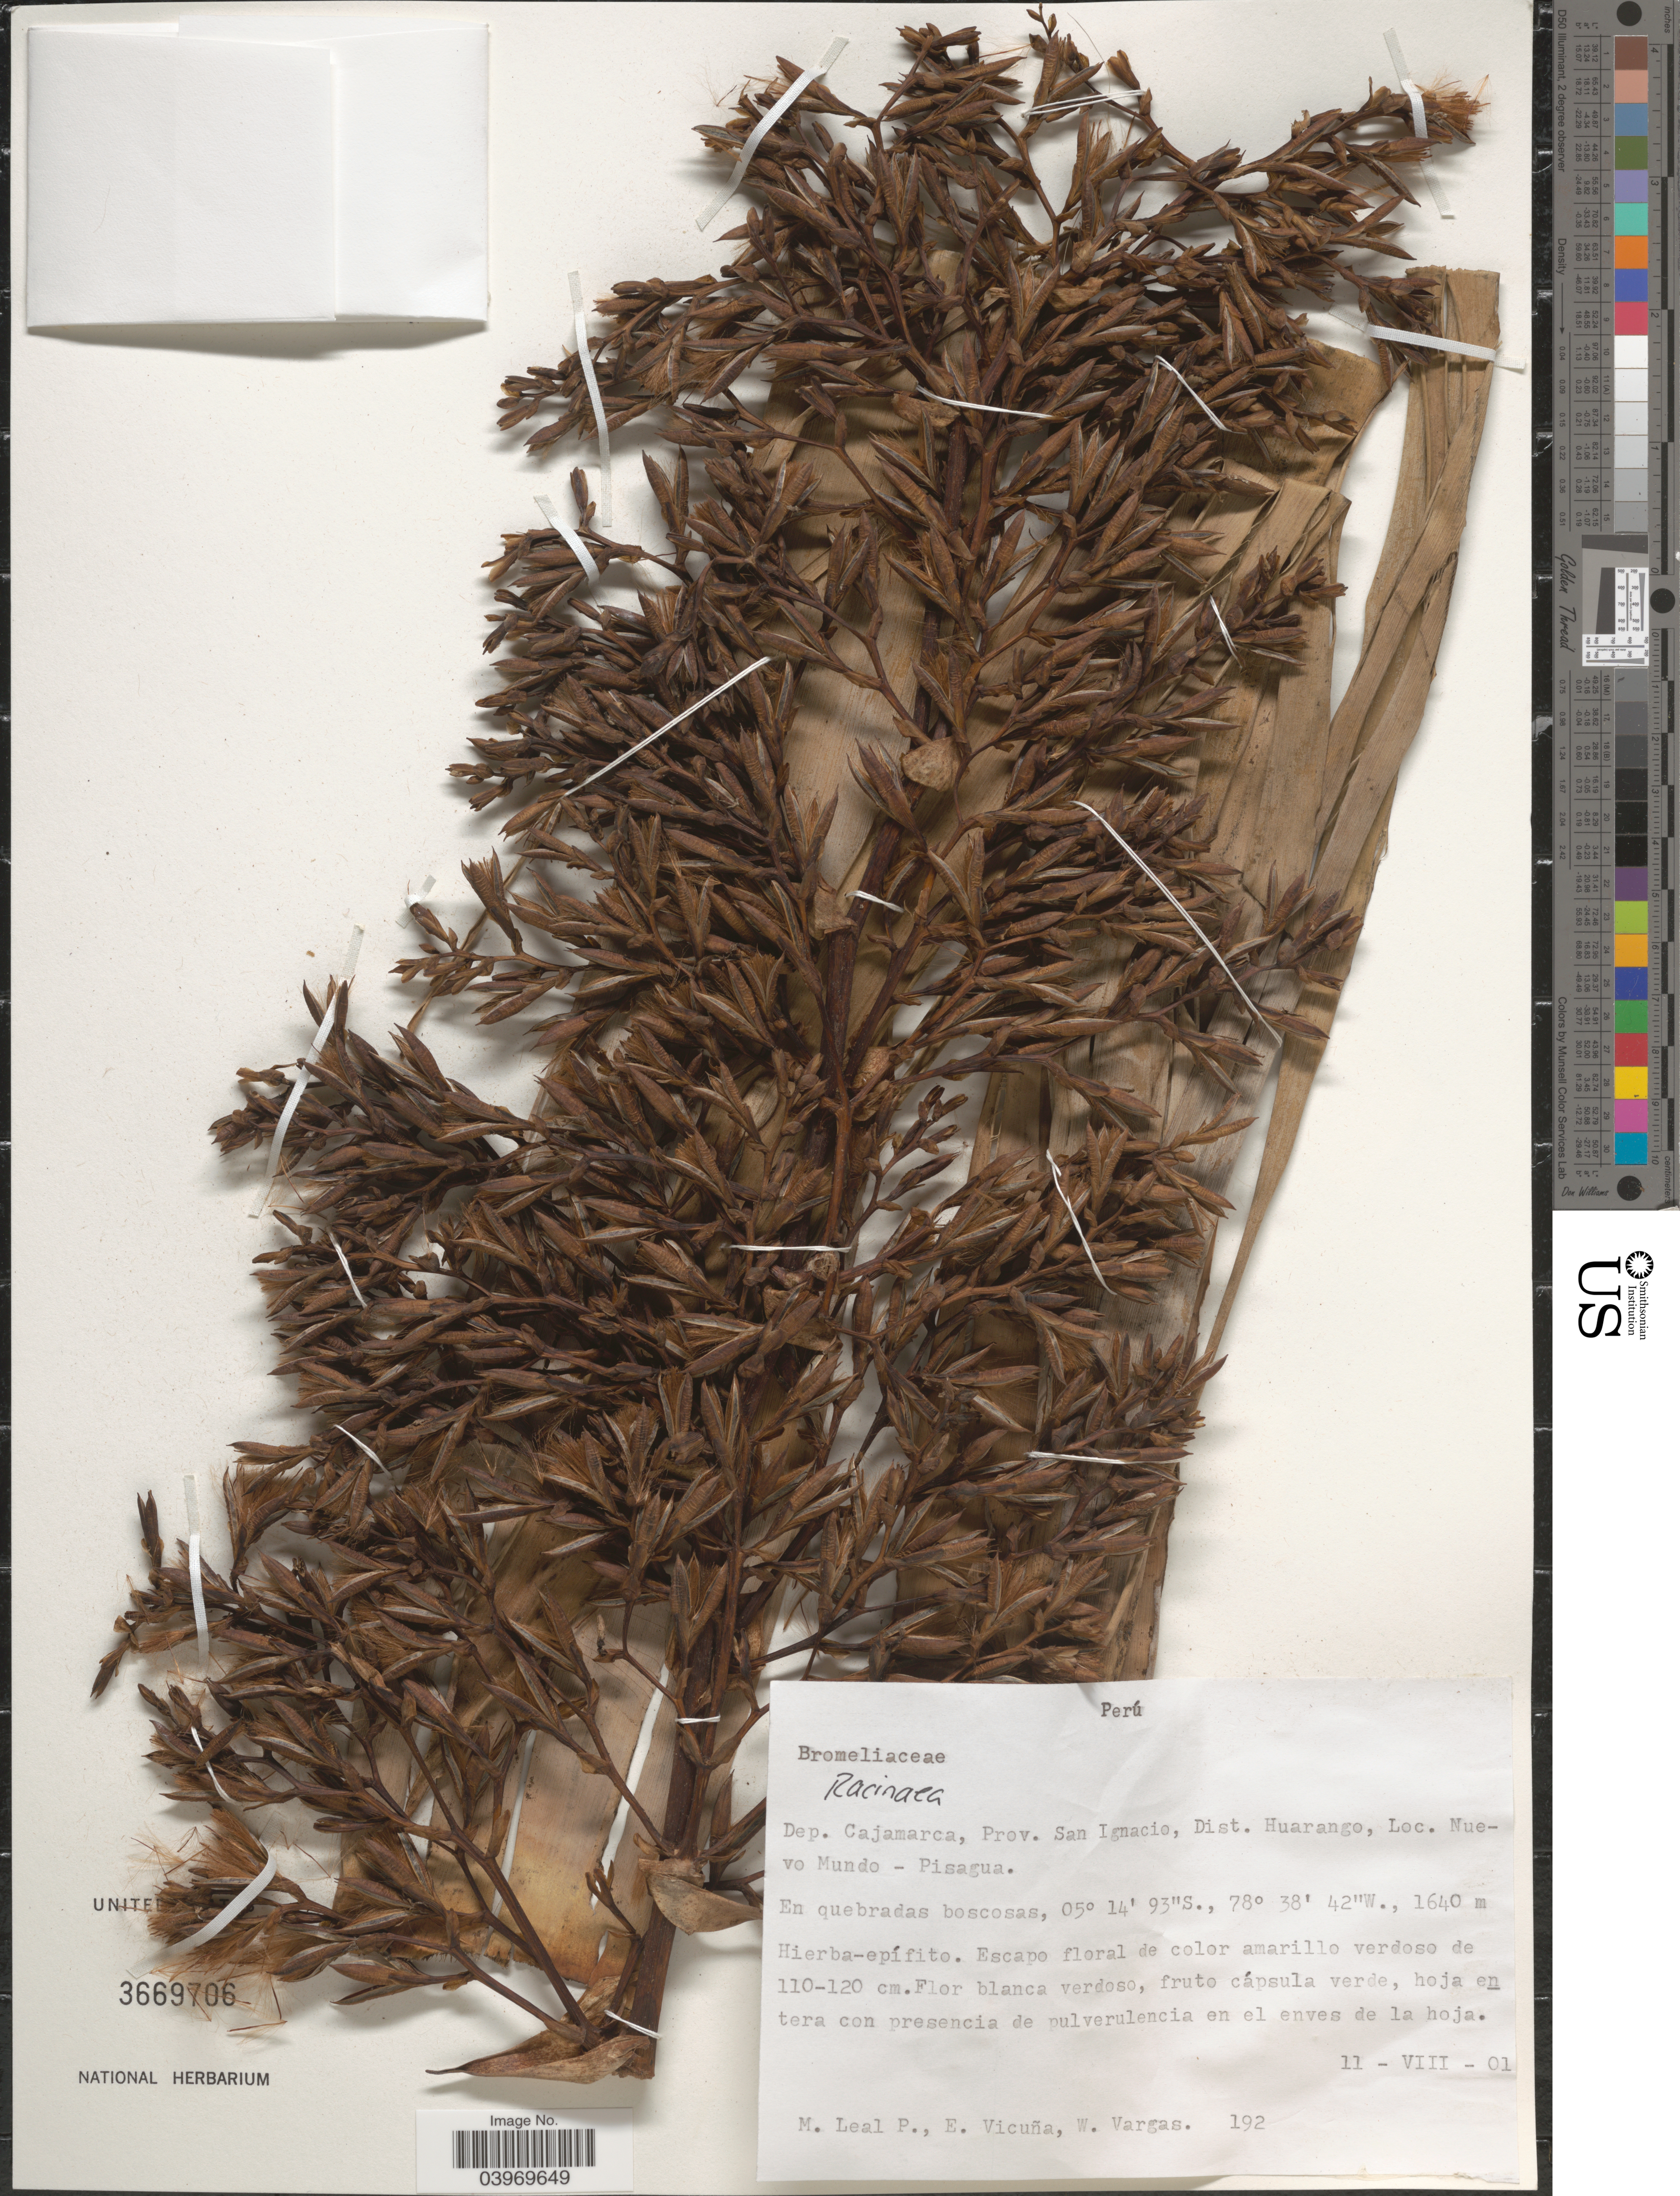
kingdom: Plantae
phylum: Tracheophyta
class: Liliopsida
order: Poales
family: Bromeliaceae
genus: Racinaea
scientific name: Racinaea sp.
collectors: M. E. Leal, E. Vicuña & W. Vargas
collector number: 192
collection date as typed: Transcribed d/m/y: 11/8/1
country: Peru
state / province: Cajamarca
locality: Dep. Cajamarca, Prov. San Ignacio, Dist. Huarango, Loc. Nuevo Mundo - Pisagua.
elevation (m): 1640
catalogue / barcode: US 3669706